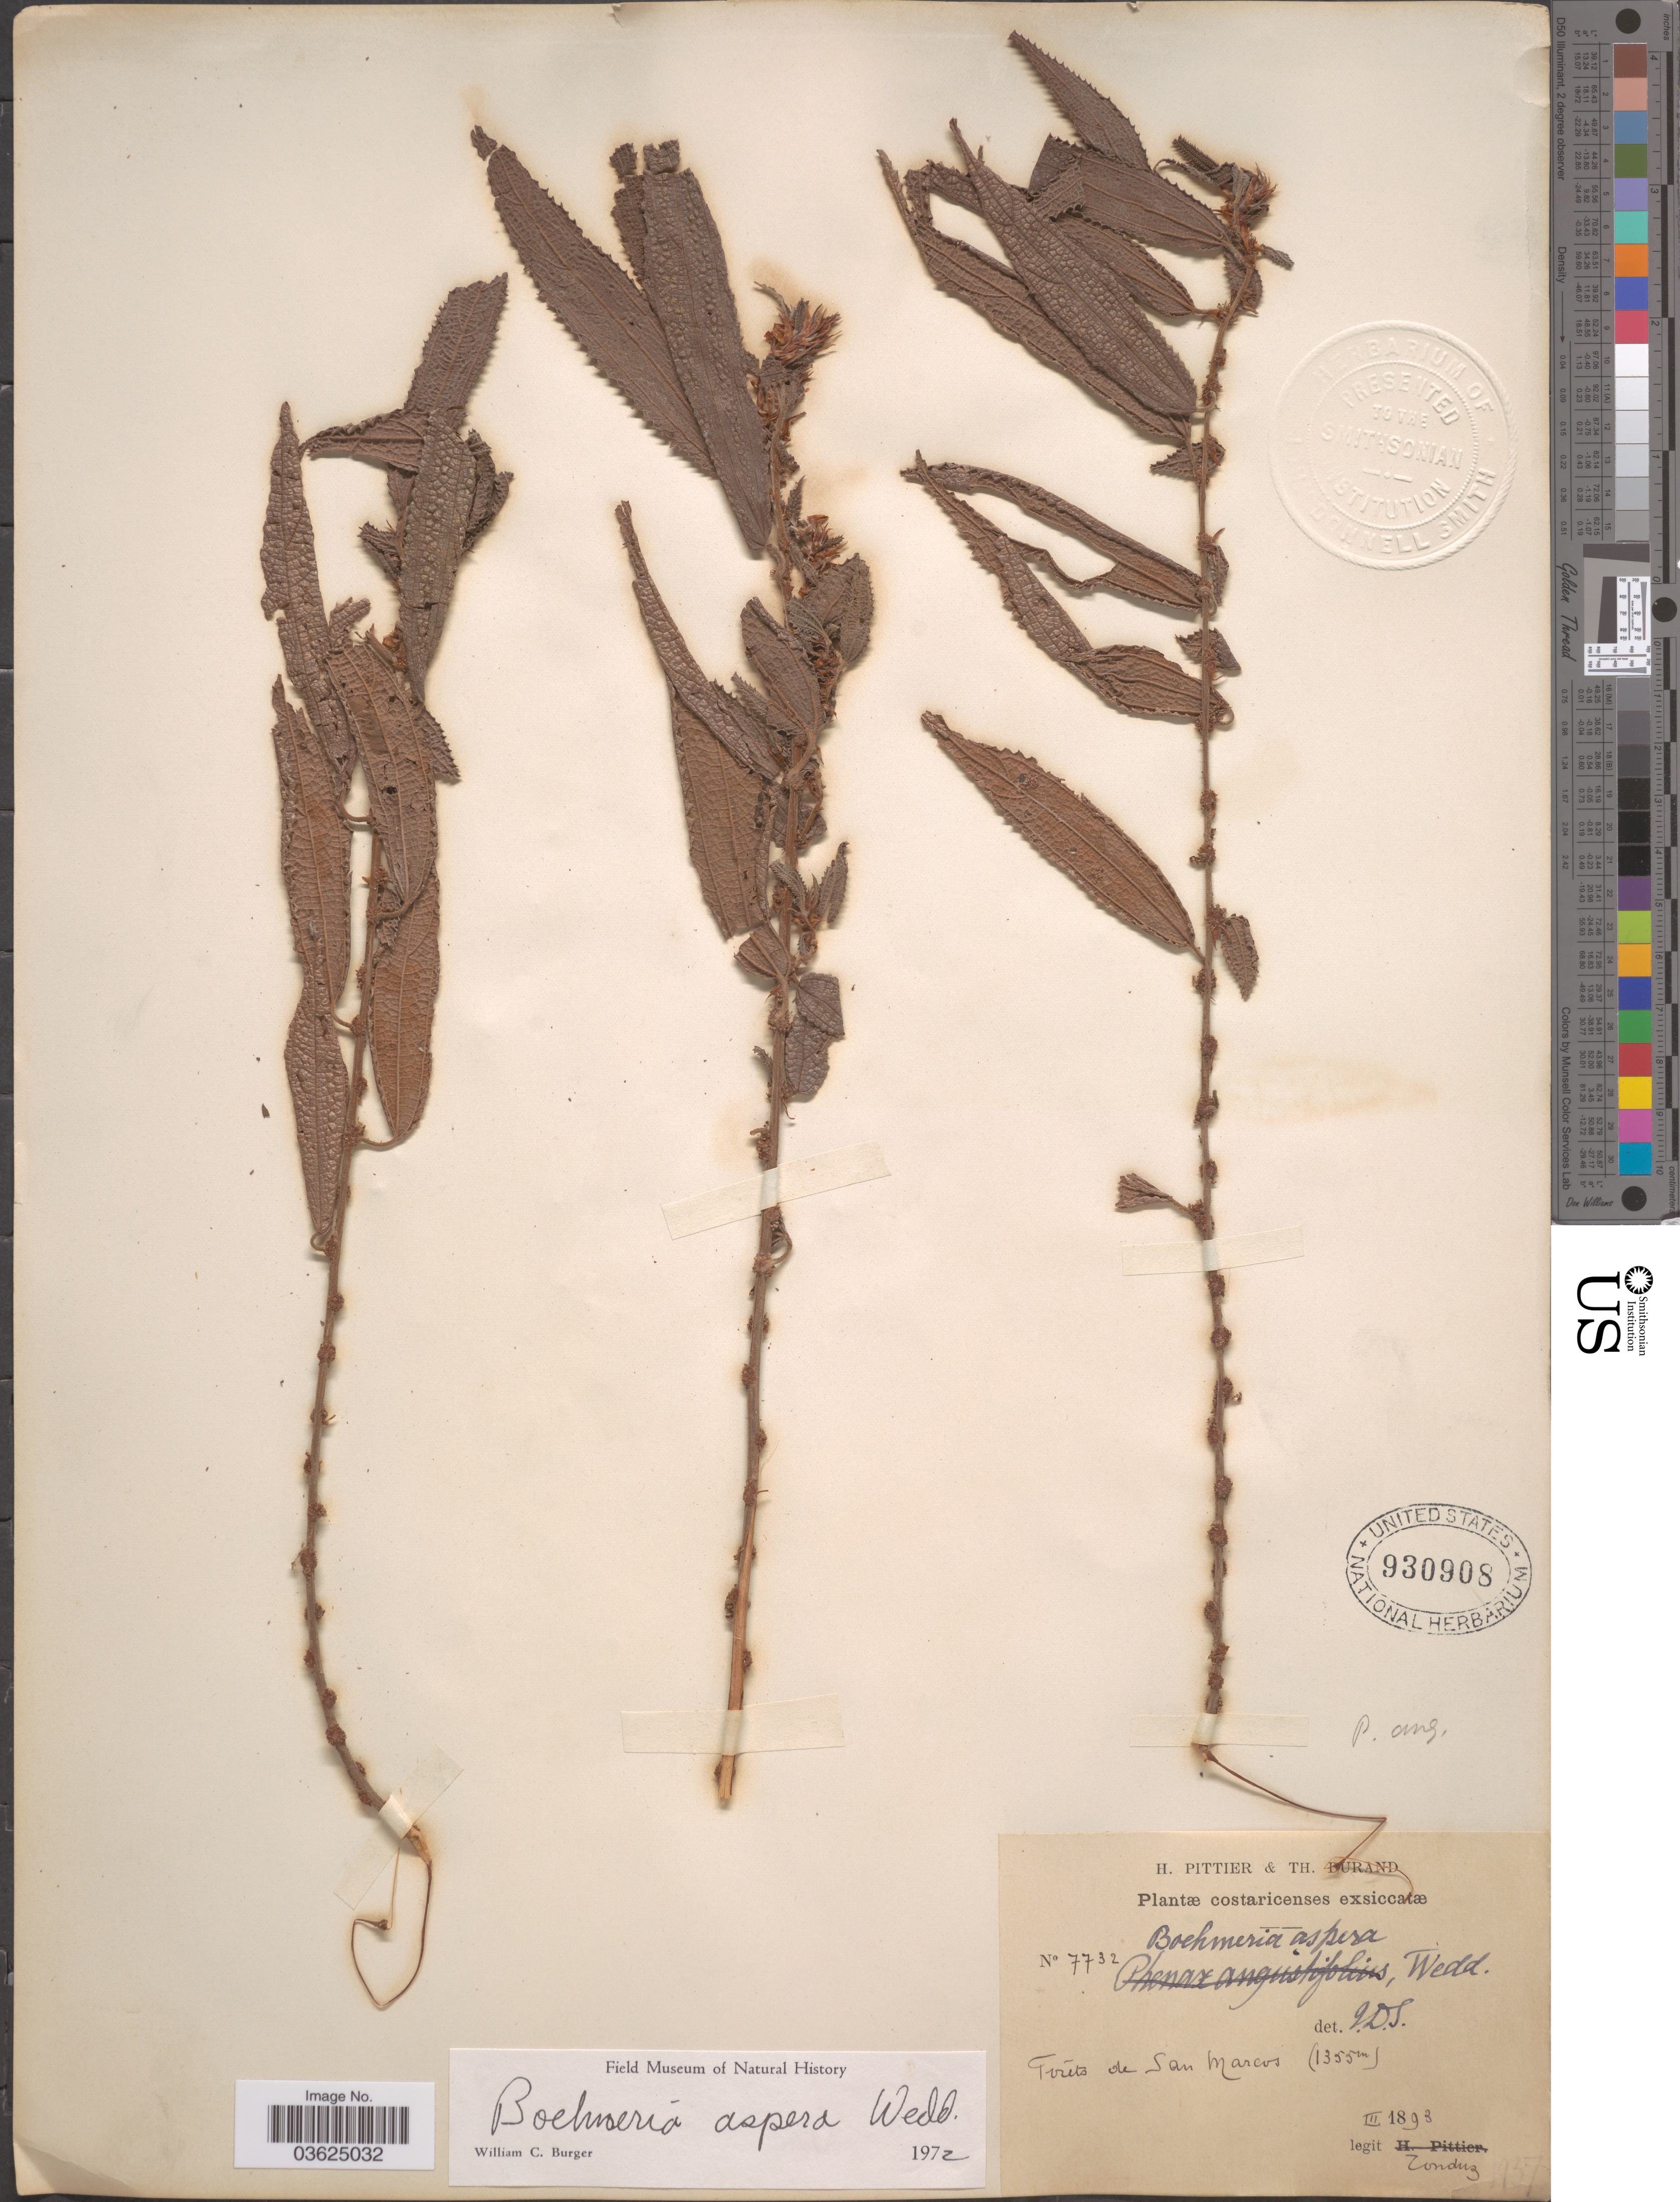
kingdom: Plantae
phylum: Tracheophyta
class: Magnoliopsida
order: Rosales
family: Urticaceae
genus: Boehmeria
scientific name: Boehmeria aspera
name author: Wedd.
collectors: Tonduz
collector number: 7732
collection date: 1893-03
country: Costa Rica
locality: Fórets de San Marcos.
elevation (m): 1355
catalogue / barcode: US 930908